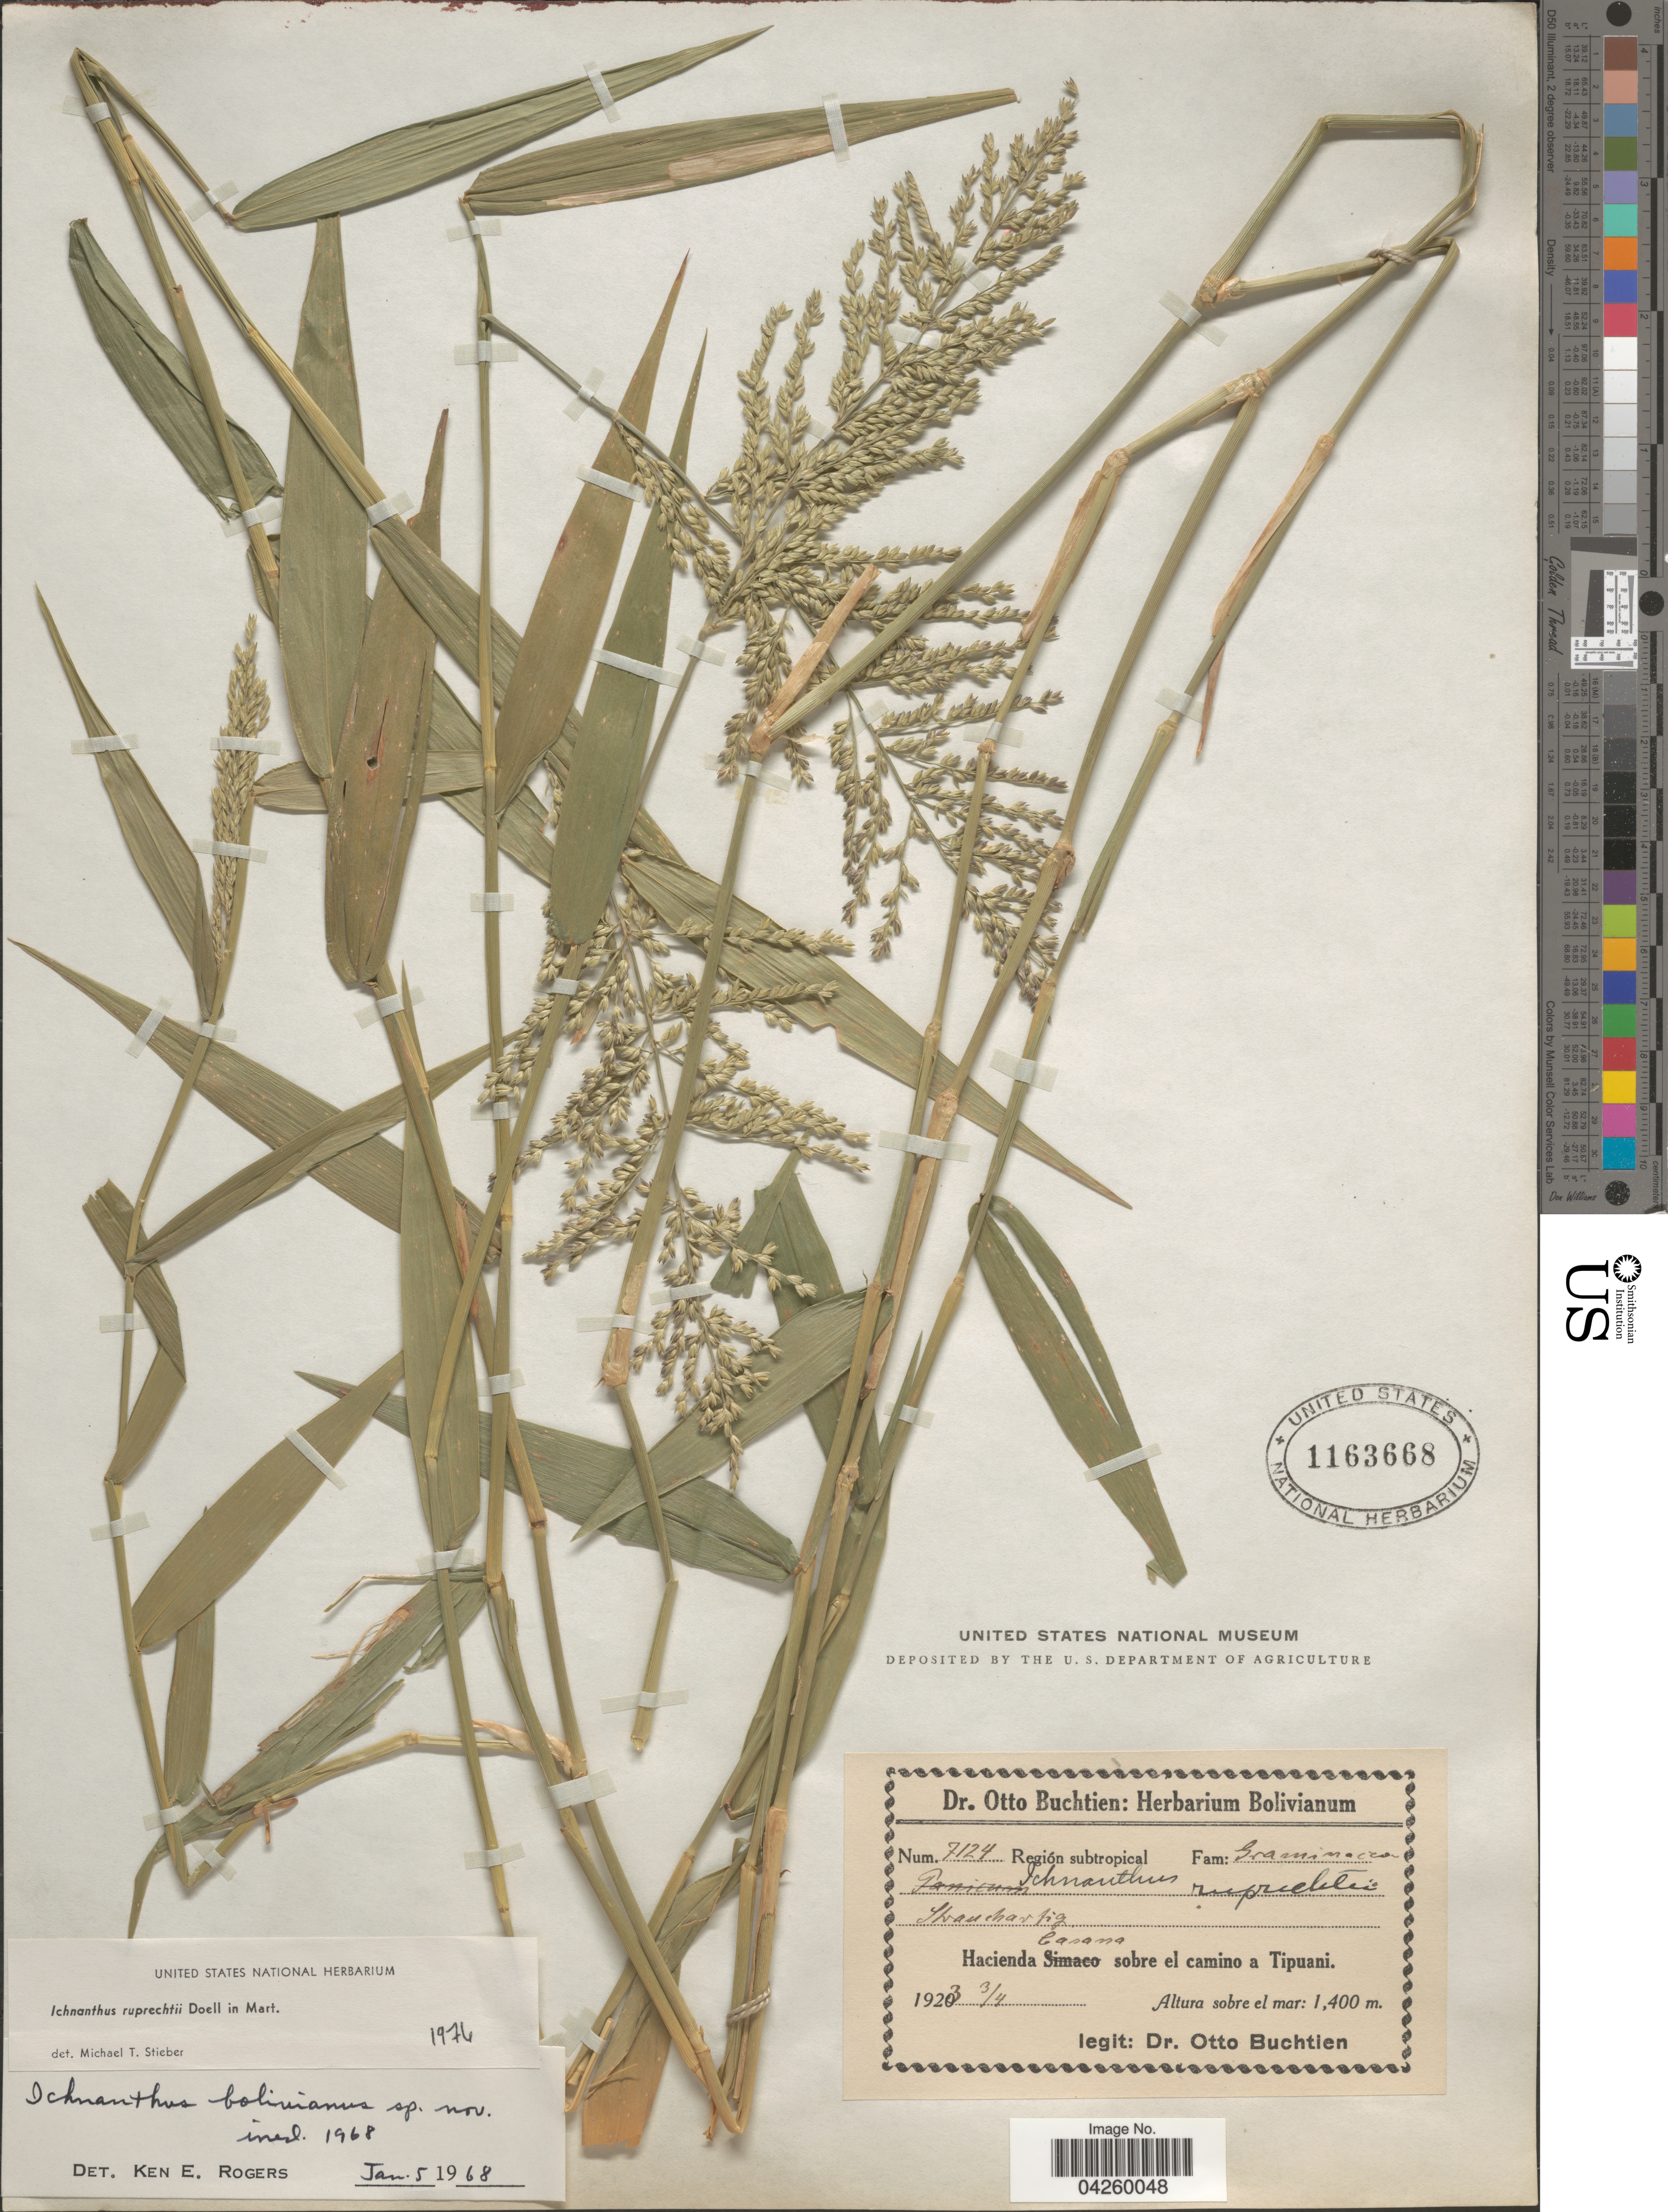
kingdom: Plantae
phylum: Tracheophyta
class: Liliopsida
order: Poales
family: Poaceae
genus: Ichnanthus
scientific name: Ichnanthus ruprechtii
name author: Döll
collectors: O. Buchtien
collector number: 7124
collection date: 1923-04-03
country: Bolivia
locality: Región subtropical. Hacienda Casana sobre el camino a Tipuani.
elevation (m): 1400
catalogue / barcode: US 1163668